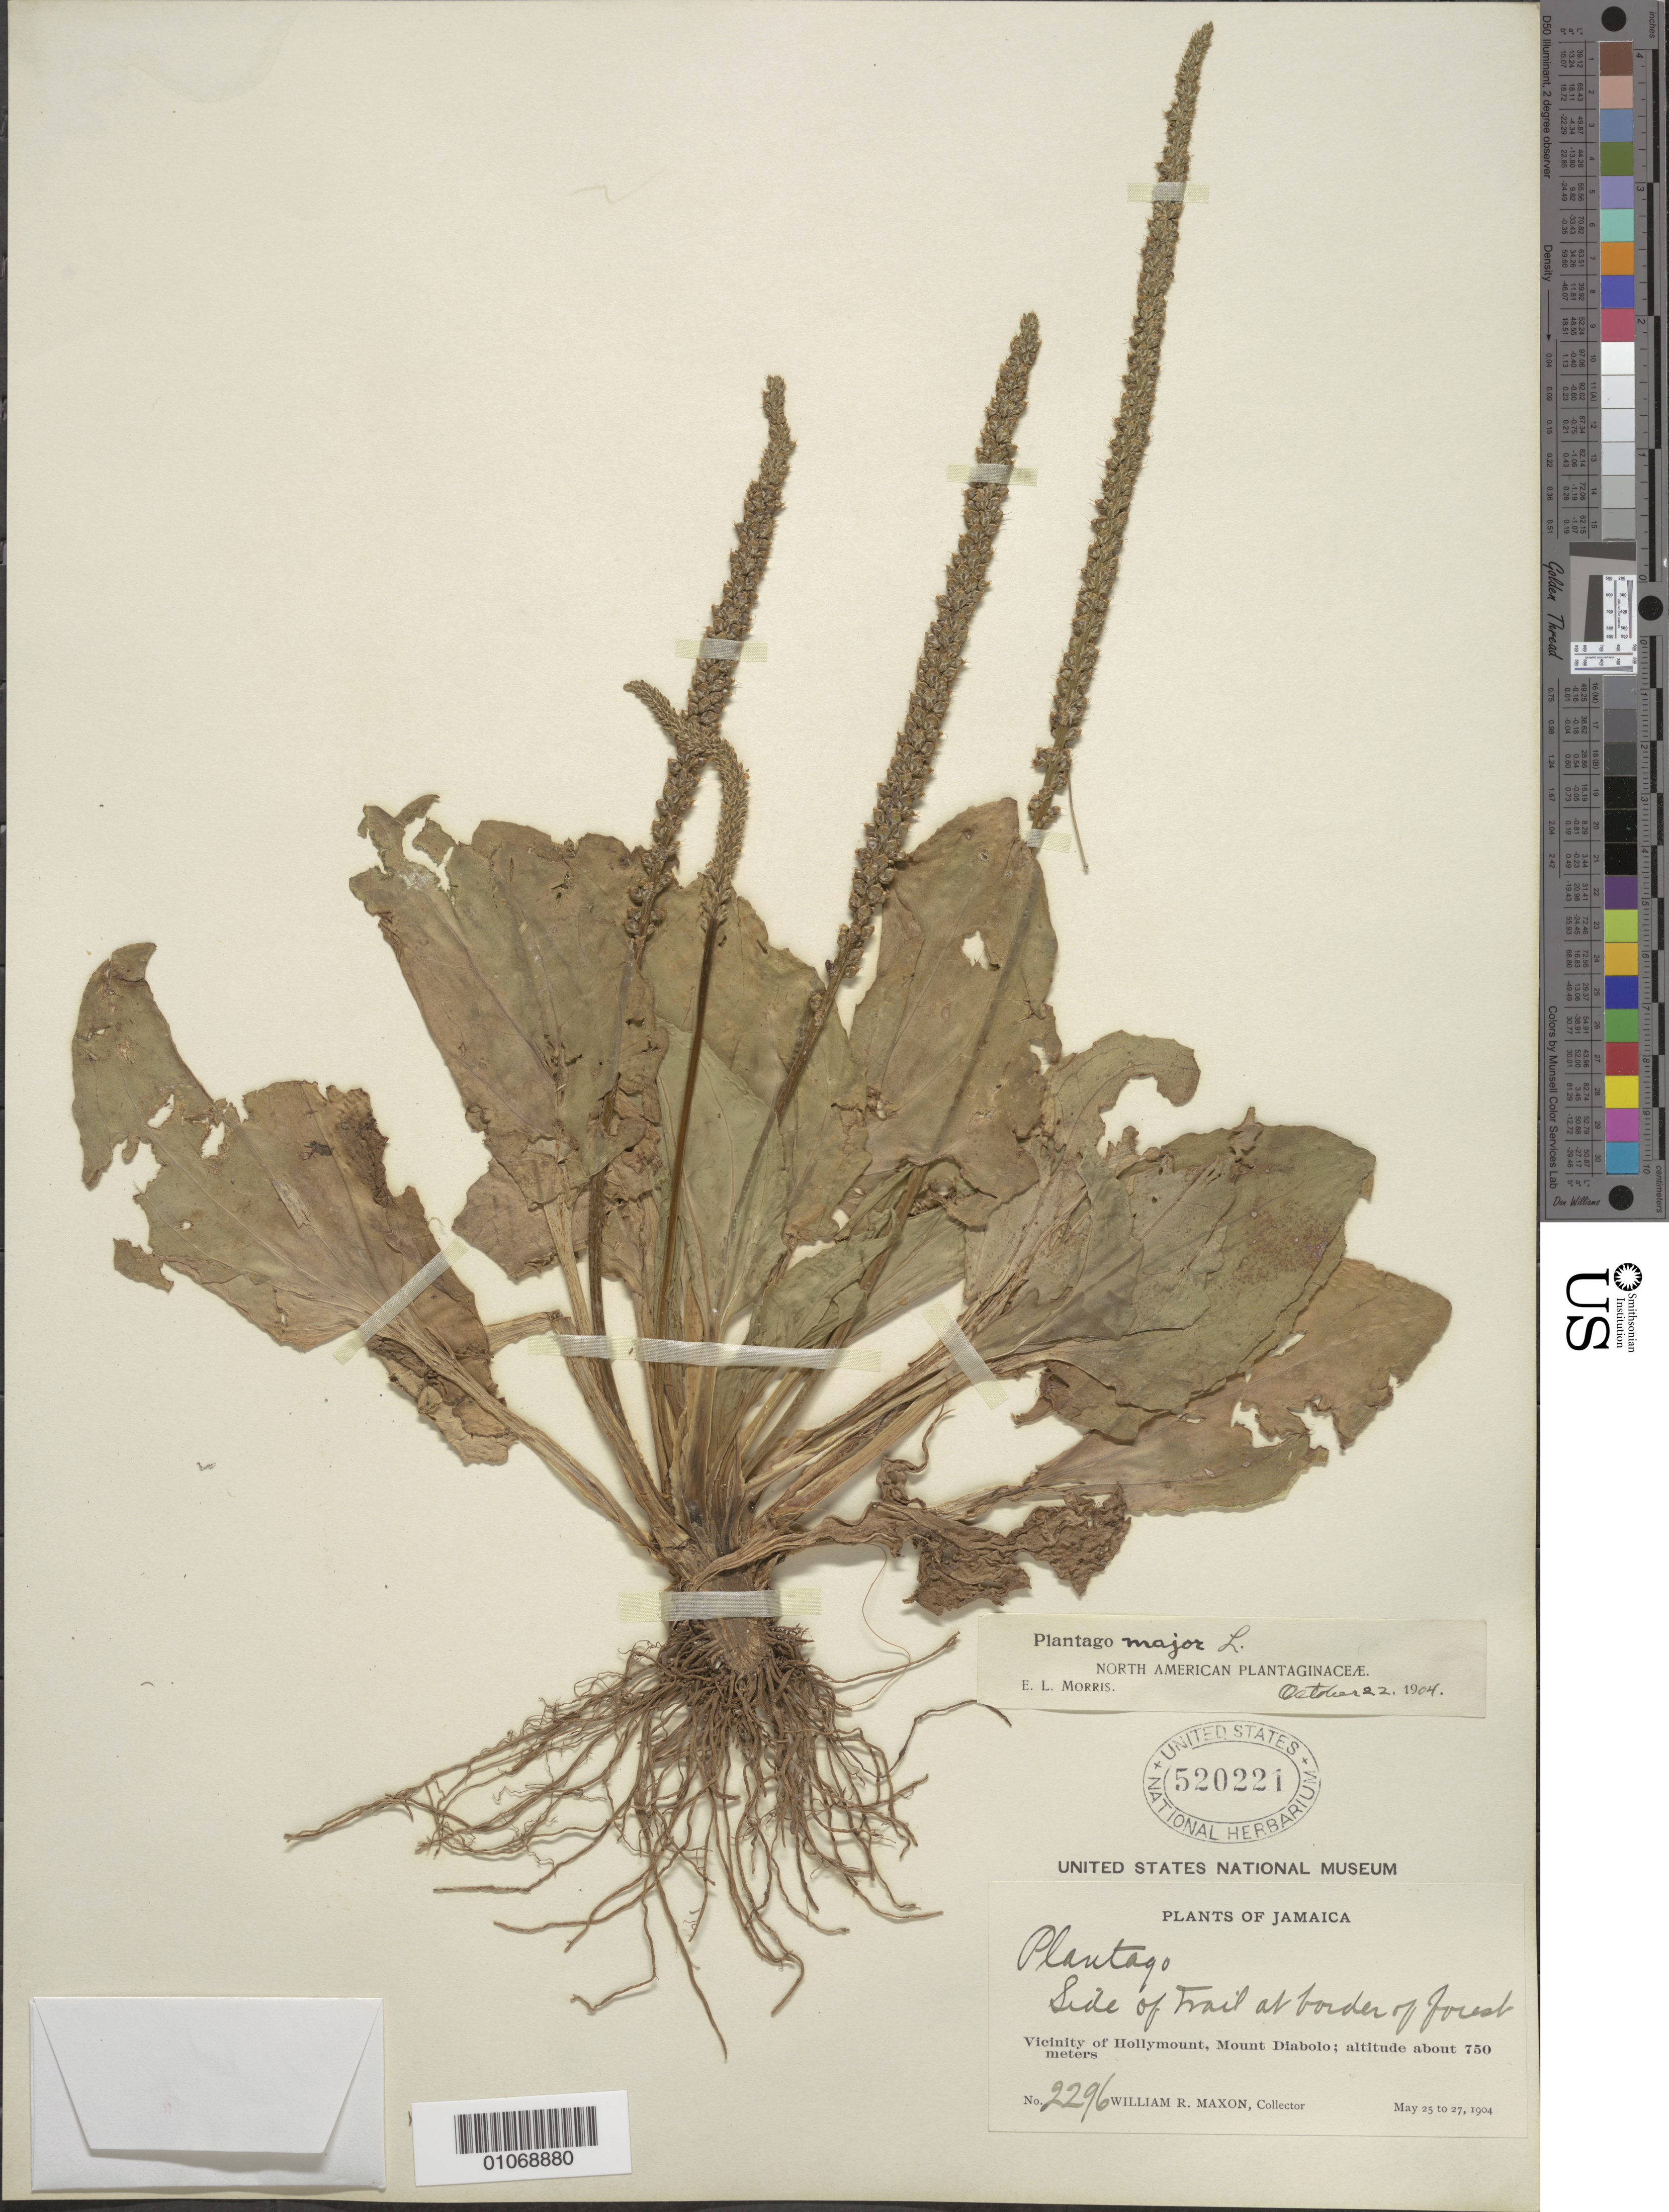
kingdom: Plantae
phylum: Tracheophyta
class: Magnoliopsida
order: Lamiales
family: Plantaginaceae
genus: Plantago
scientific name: Plantago major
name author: L.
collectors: W. R. Maxon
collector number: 2296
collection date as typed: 25 May 1904 to 27 May 1904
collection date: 1904-05-25/1904-05-27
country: Jamaica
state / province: Saint Catherine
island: Jamaica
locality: Vicinity of Hollymount, Mount Diabolo. Side of trail at border of forest.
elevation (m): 750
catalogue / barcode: US 520221